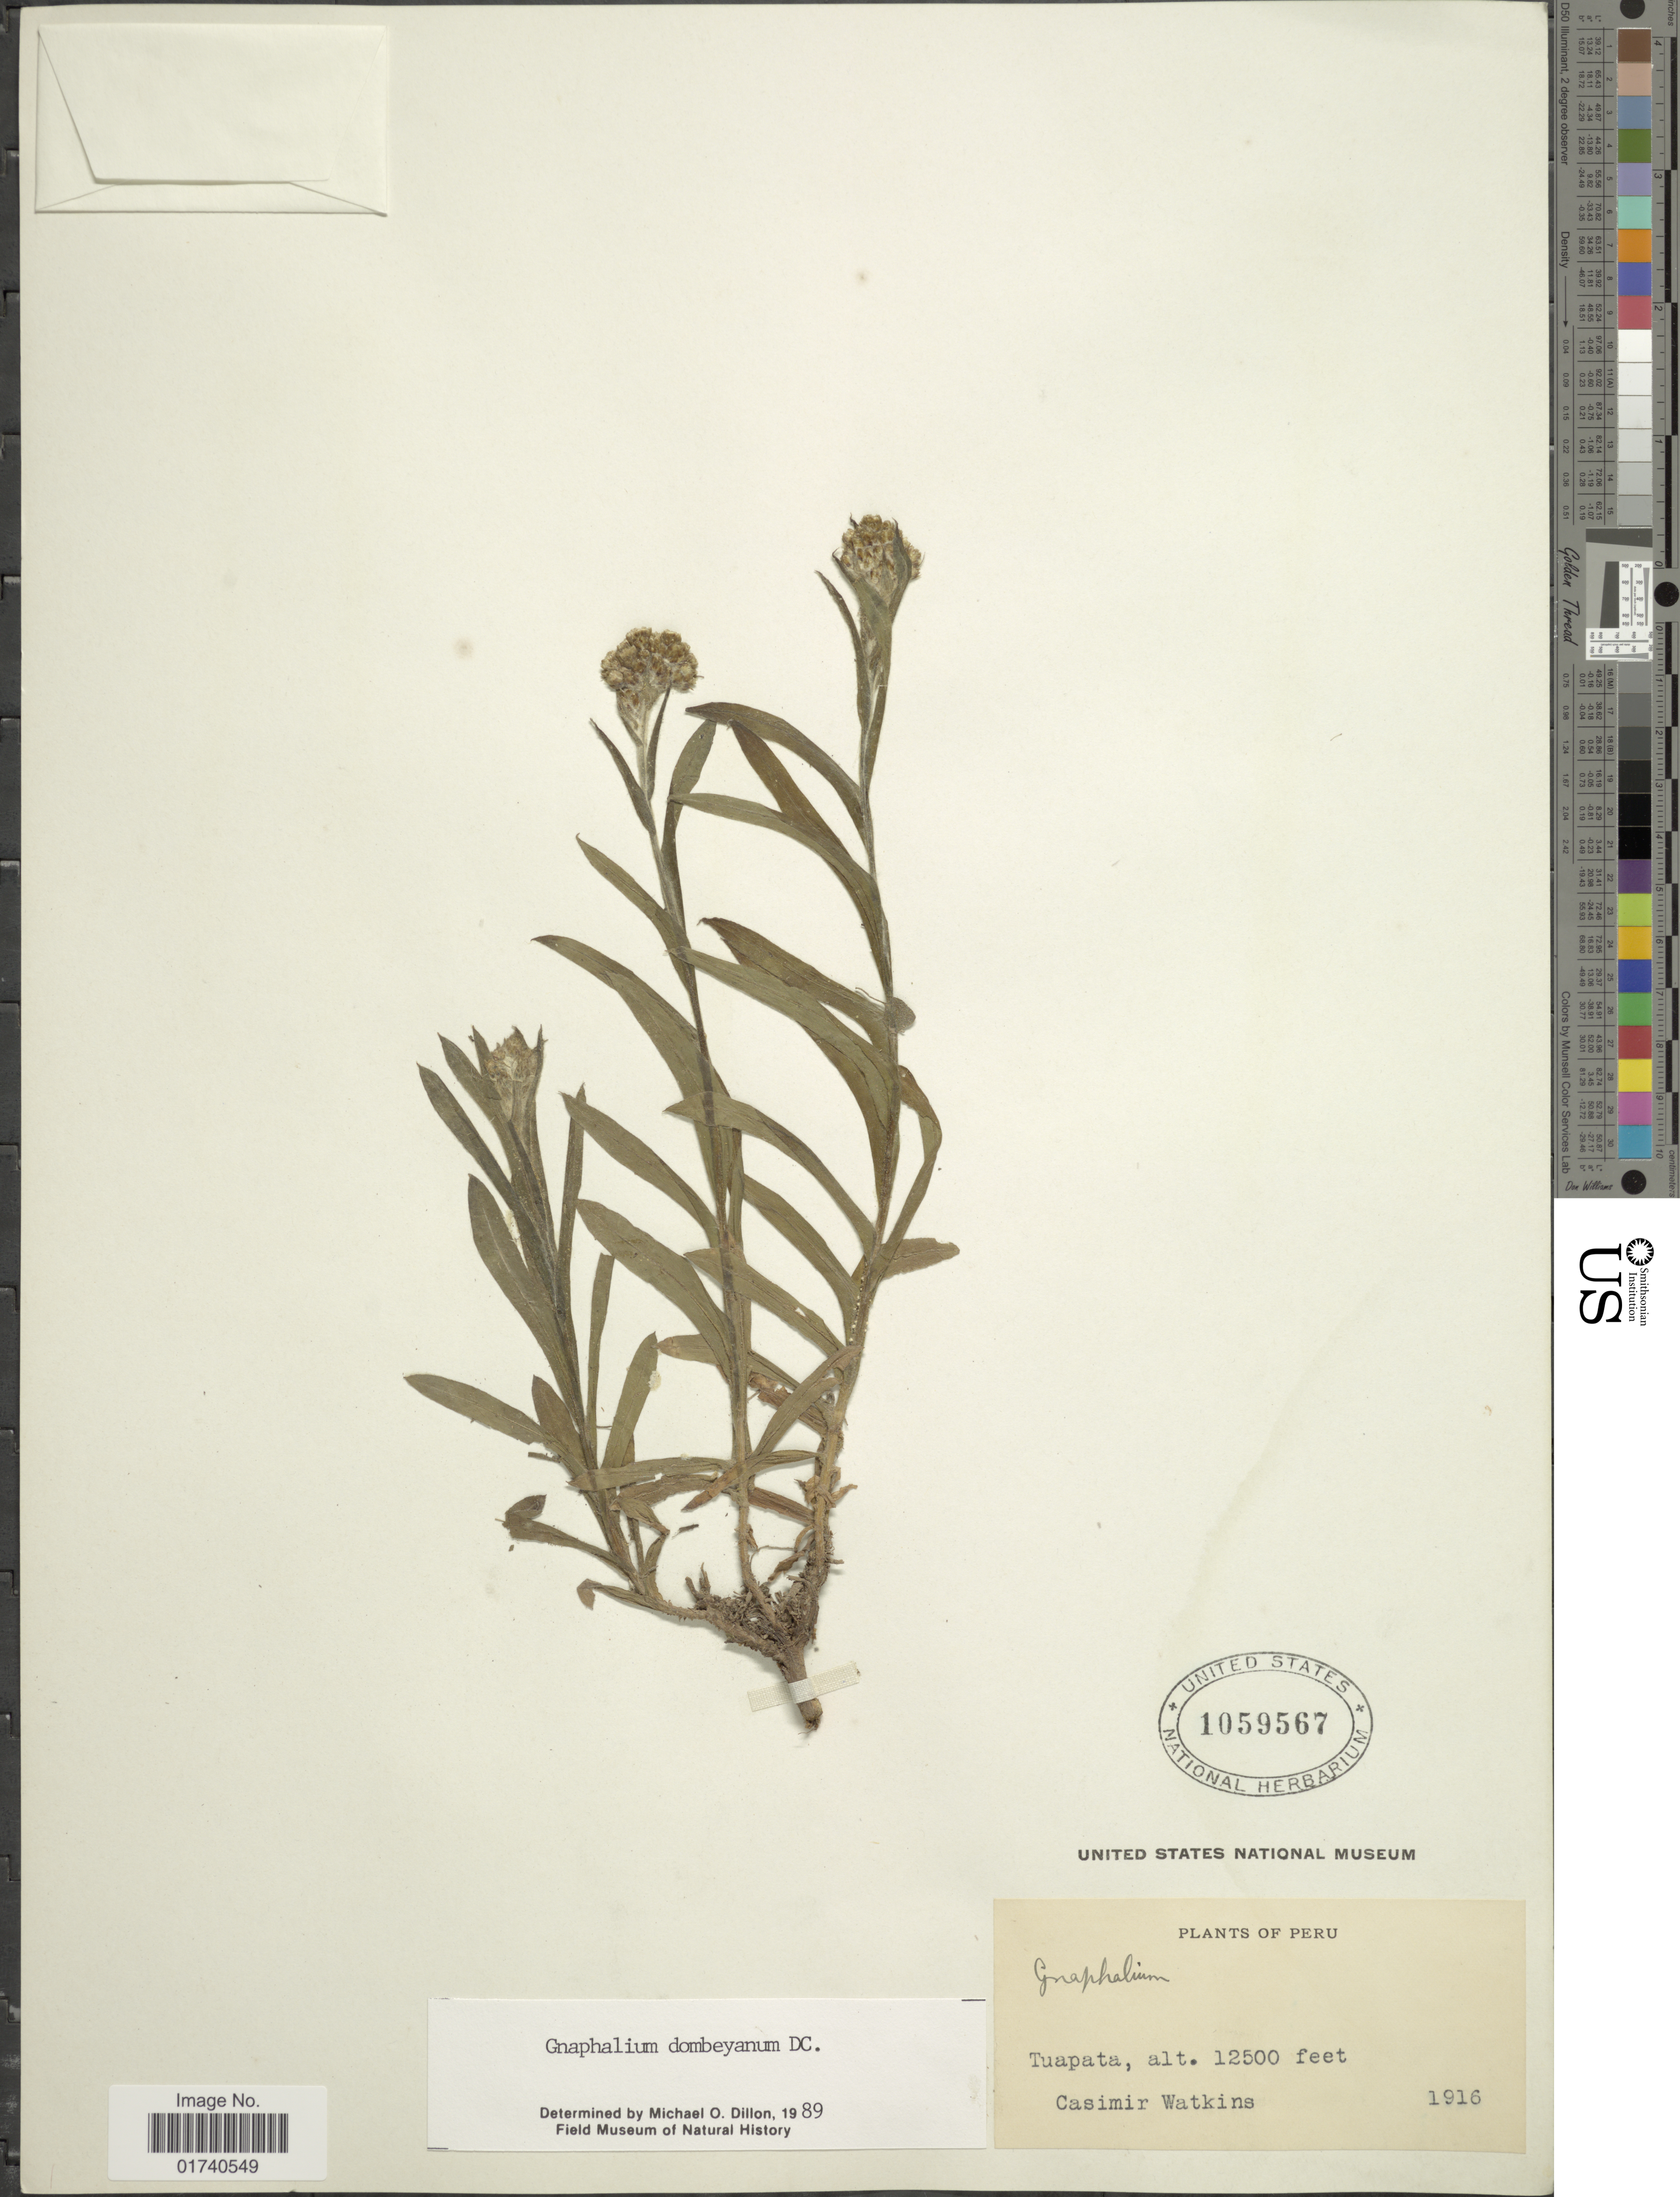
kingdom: Plantae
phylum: Tracheophyta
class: Magnoliopsida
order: Asterales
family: Asteraceae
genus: Pseudognaphalium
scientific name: Pseudognaphalium dombeyanum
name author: (DC.) Anderb.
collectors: C. Watkins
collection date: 1916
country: Peru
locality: Tuapata.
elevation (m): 3810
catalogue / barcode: US 1059567